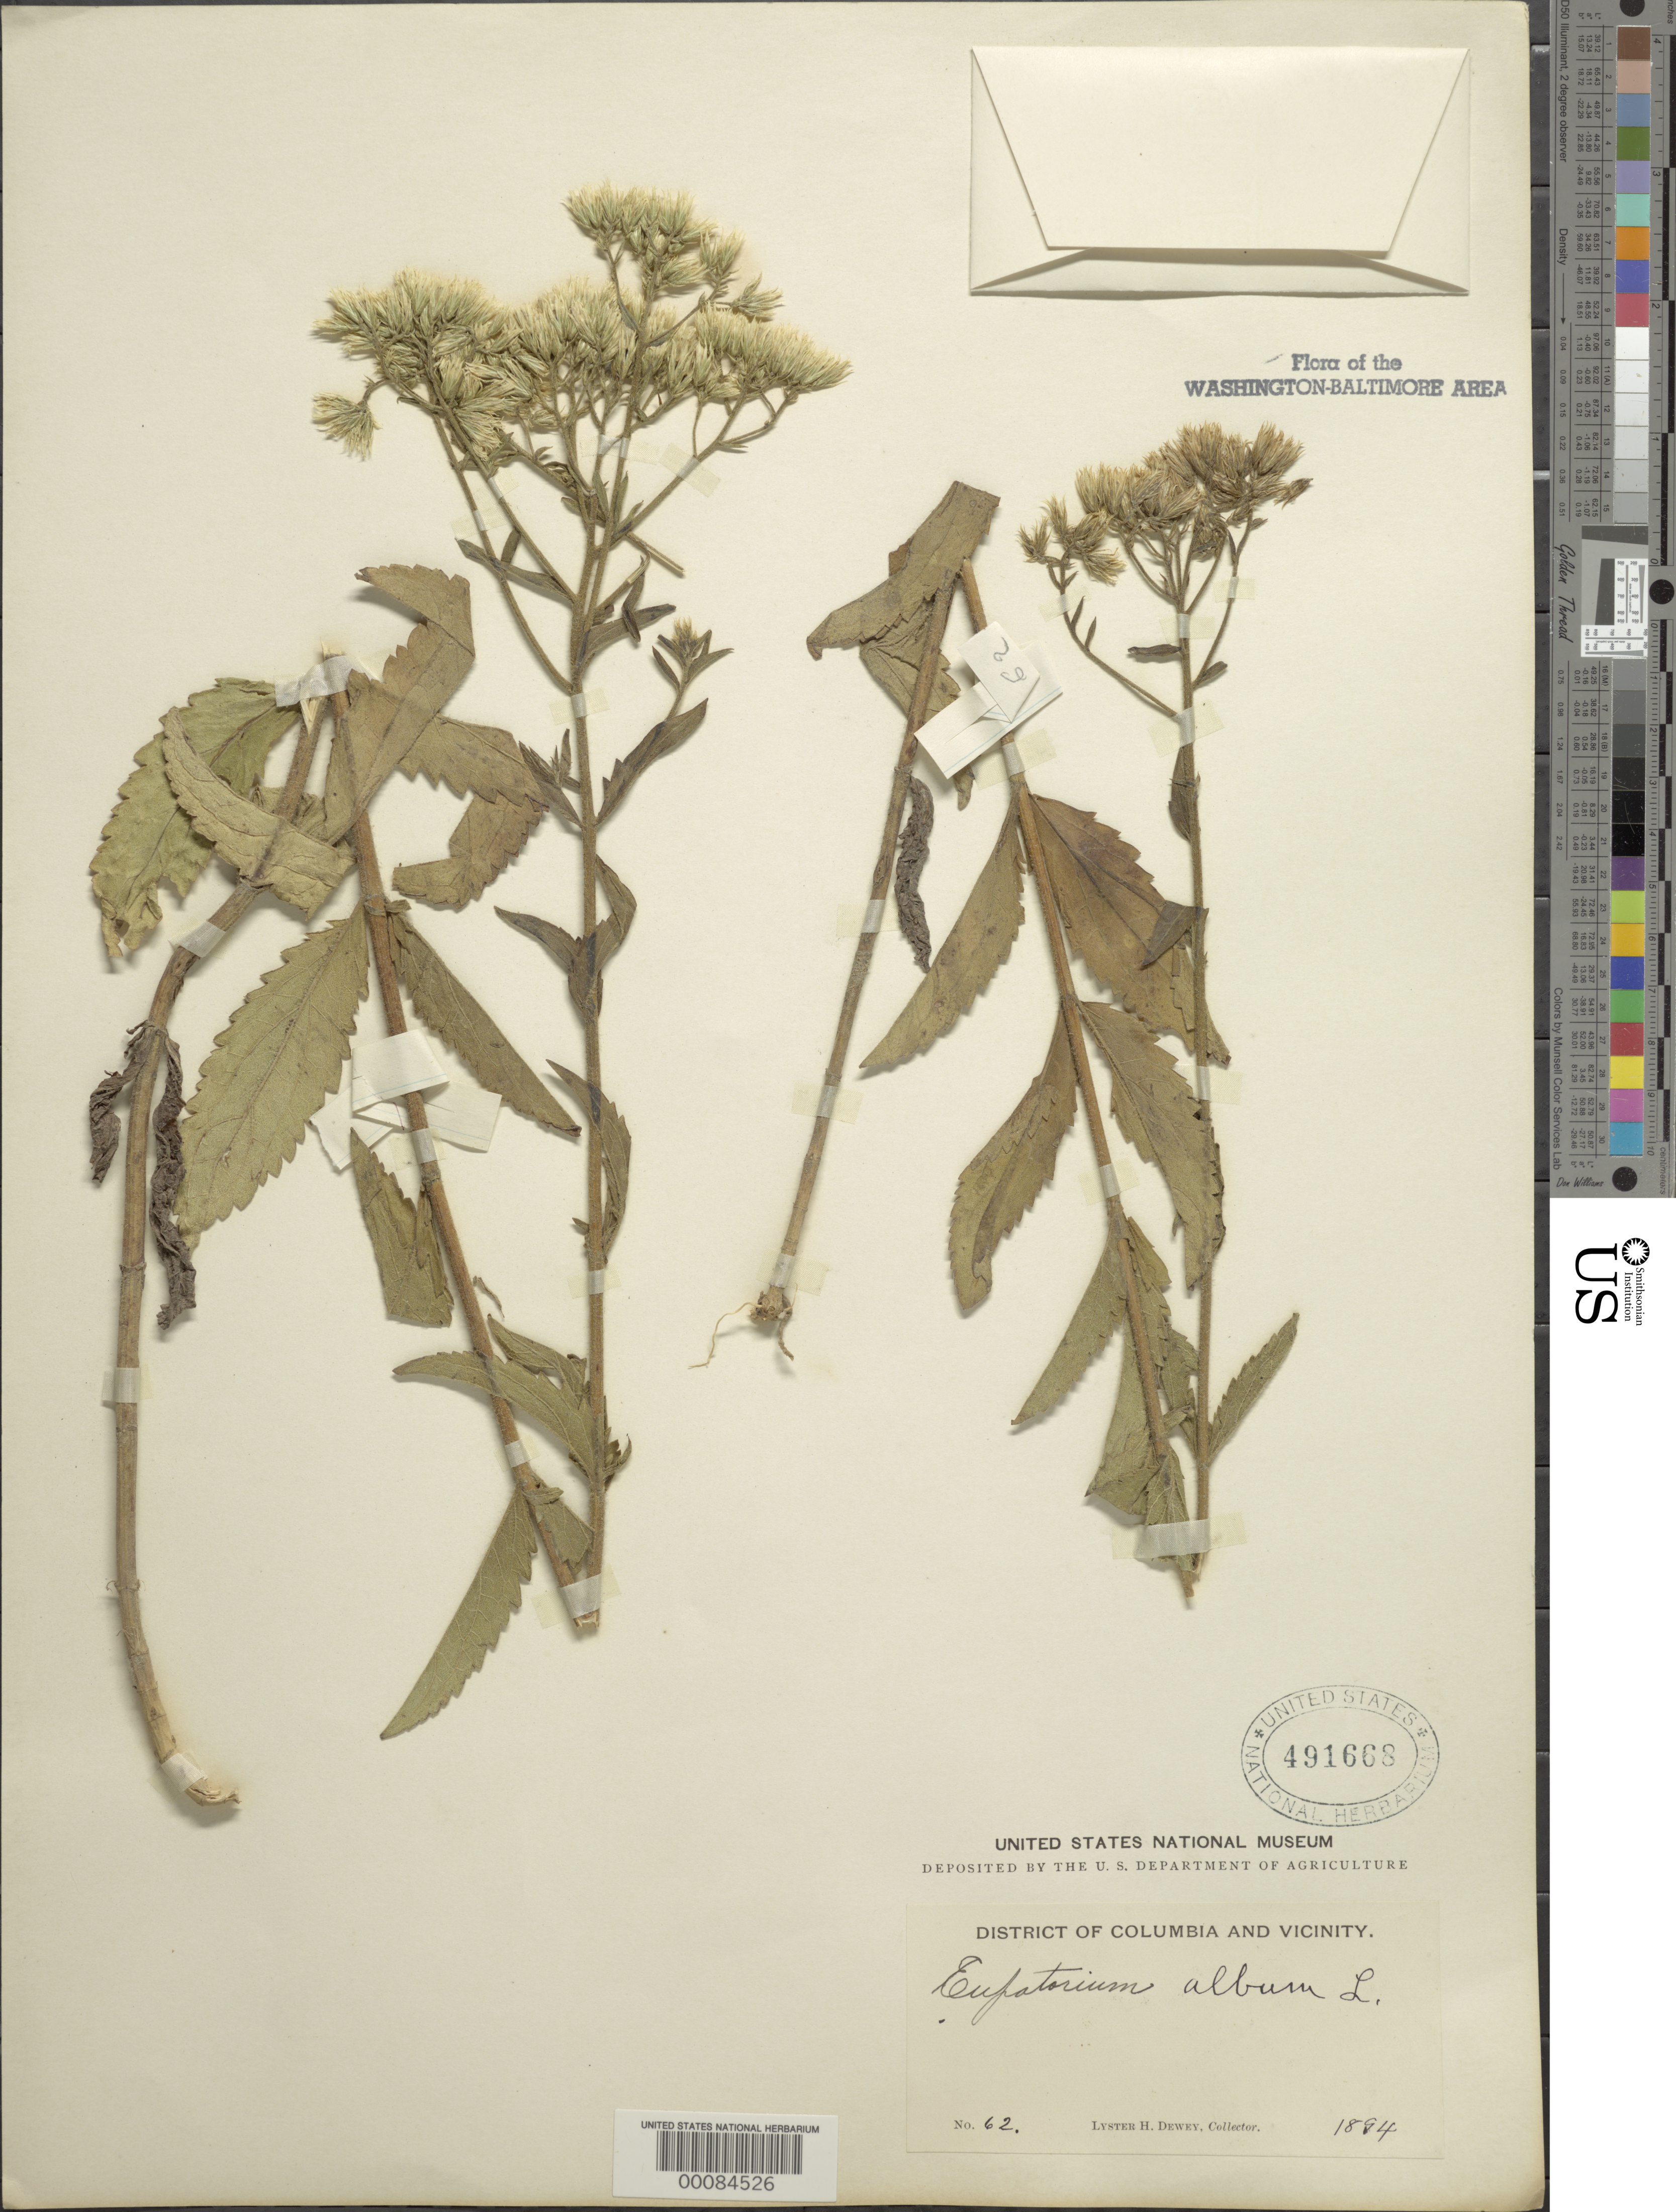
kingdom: Plantae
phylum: Tracheophyta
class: Magnoliopsida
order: Asterales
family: Asteraceae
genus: Eupatorium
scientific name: Eupatorium album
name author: L.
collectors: L. H. Dewey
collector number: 62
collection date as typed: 1894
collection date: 1894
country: United States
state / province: District of Columbia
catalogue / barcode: US 491668